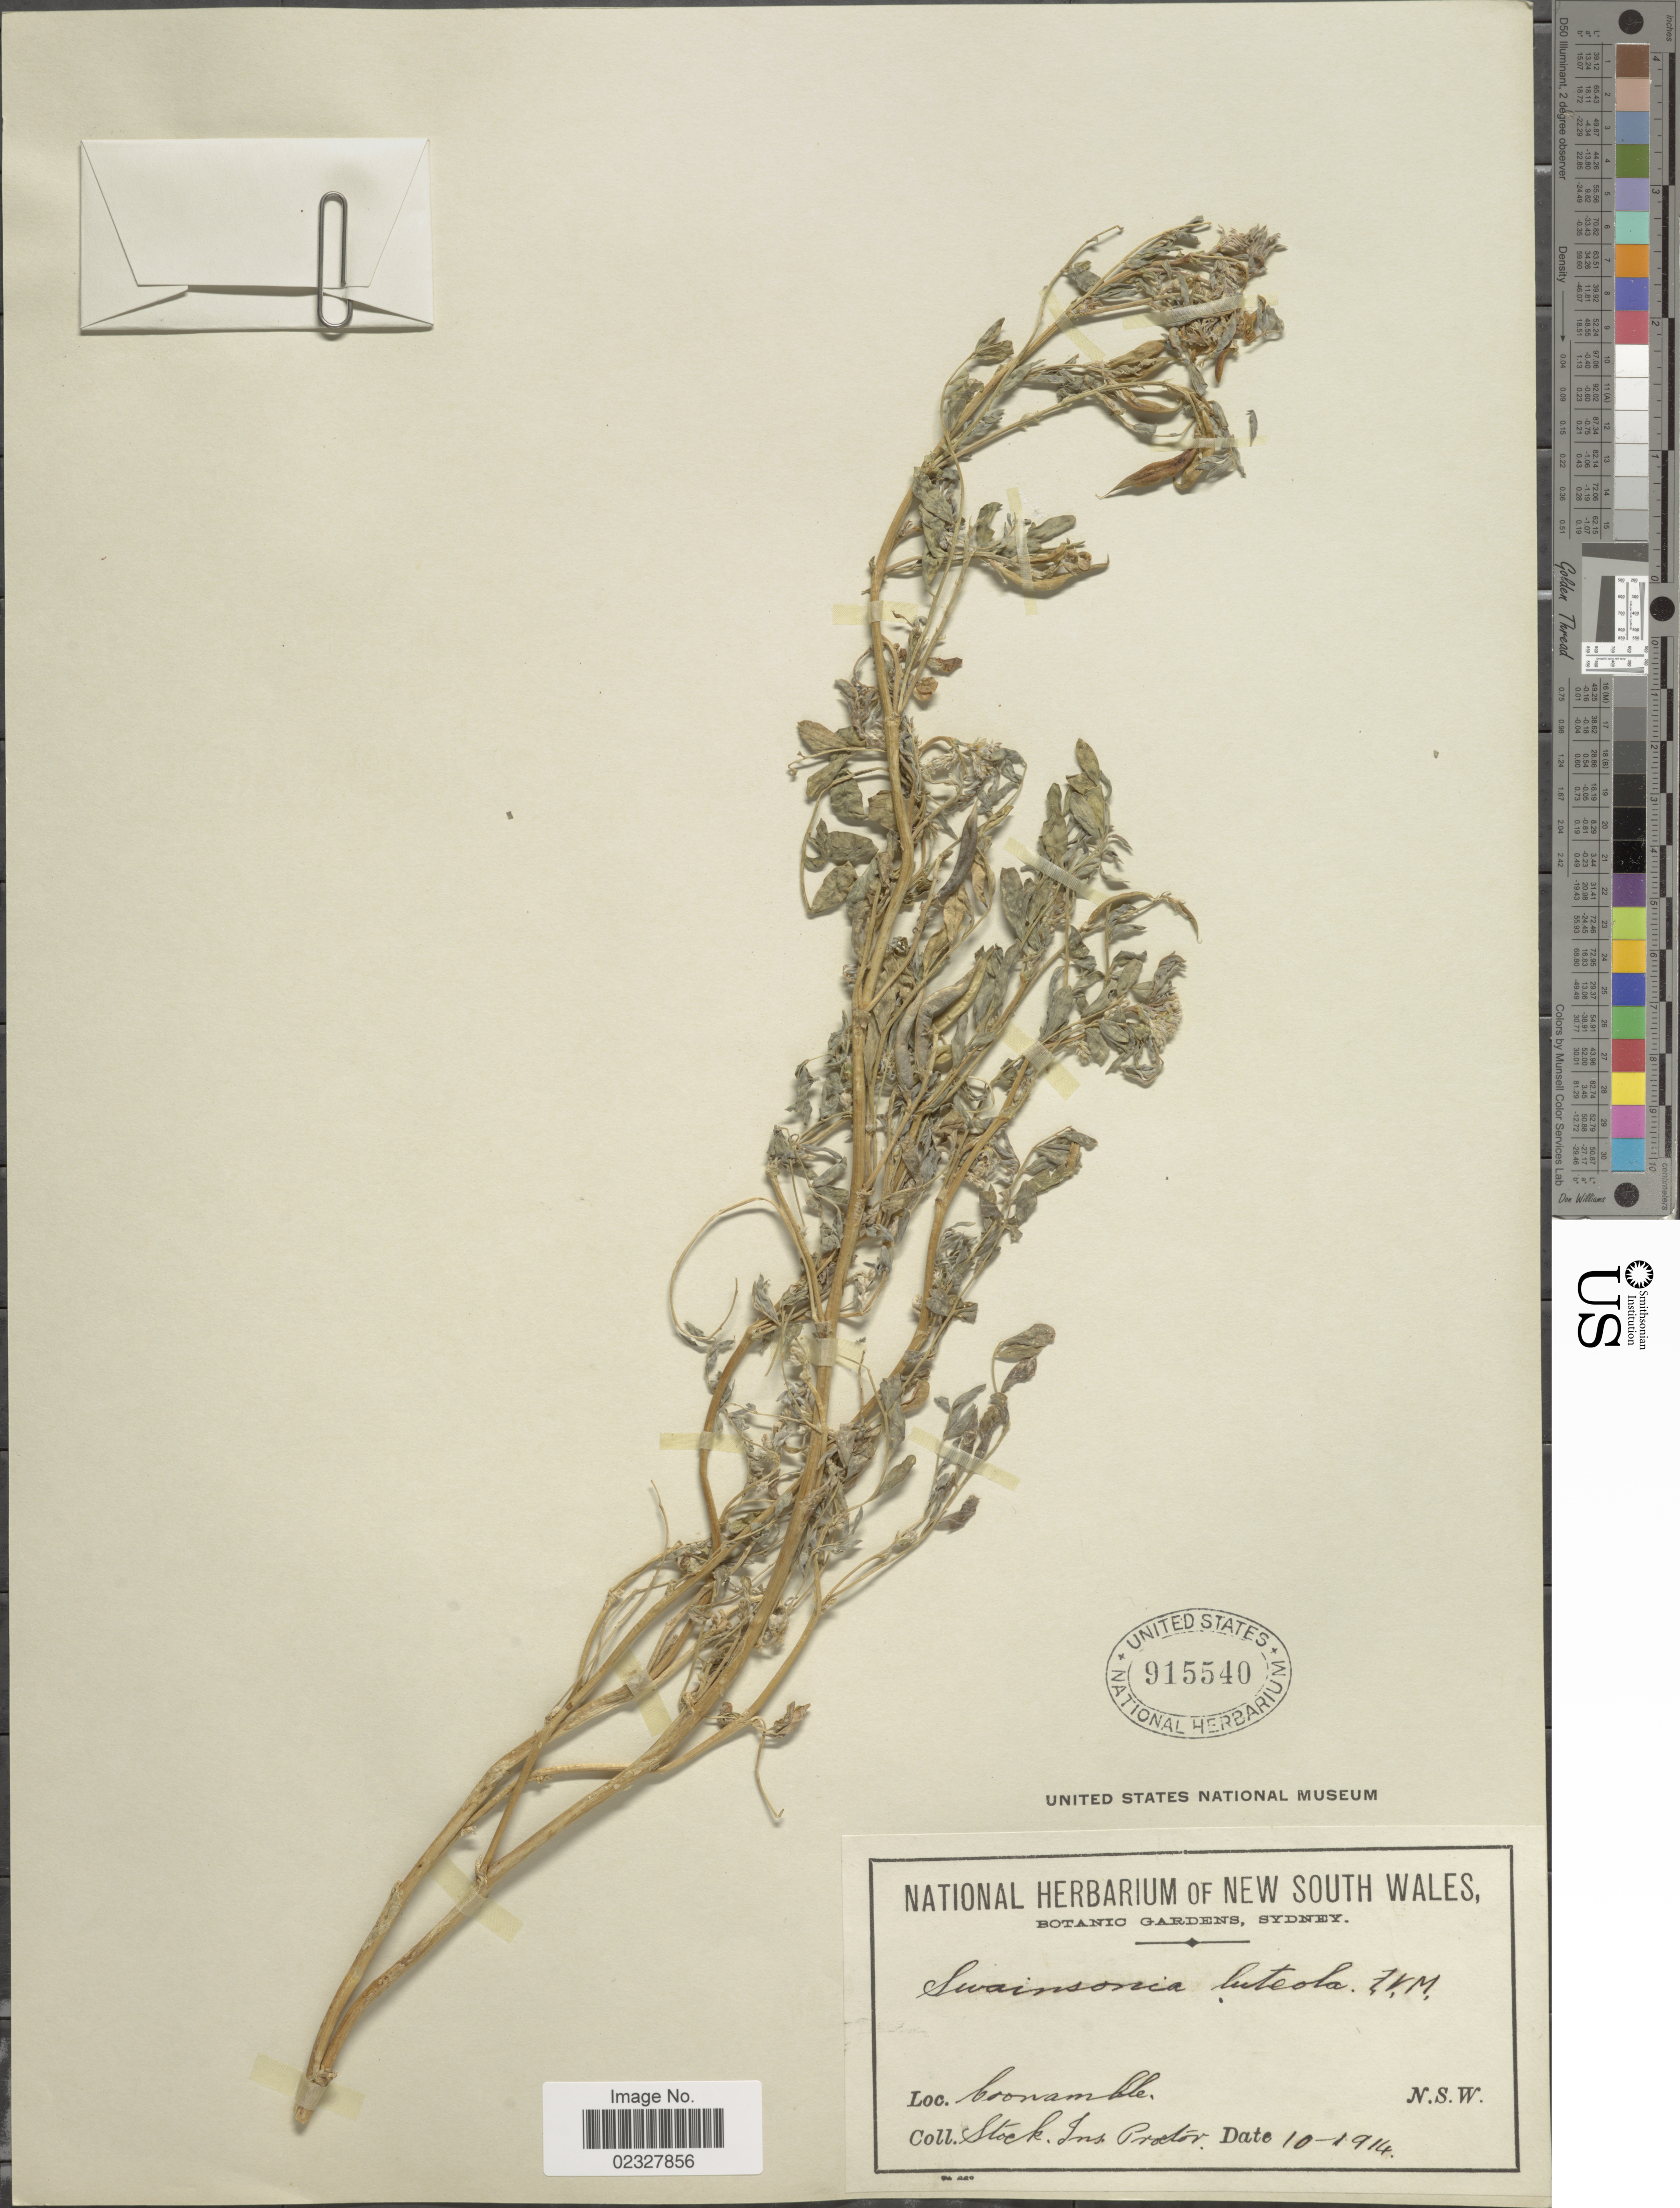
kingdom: Plantae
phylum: Tracheophyta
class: Magnoliopsida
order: Fabales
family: Fabaceae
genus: Swainsona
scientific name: Swainsona luteola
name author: F. Muell.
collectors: S. Proctor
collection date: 1914-10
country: Australia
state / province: New South Wales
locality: Coonamble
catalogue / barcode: US 915540